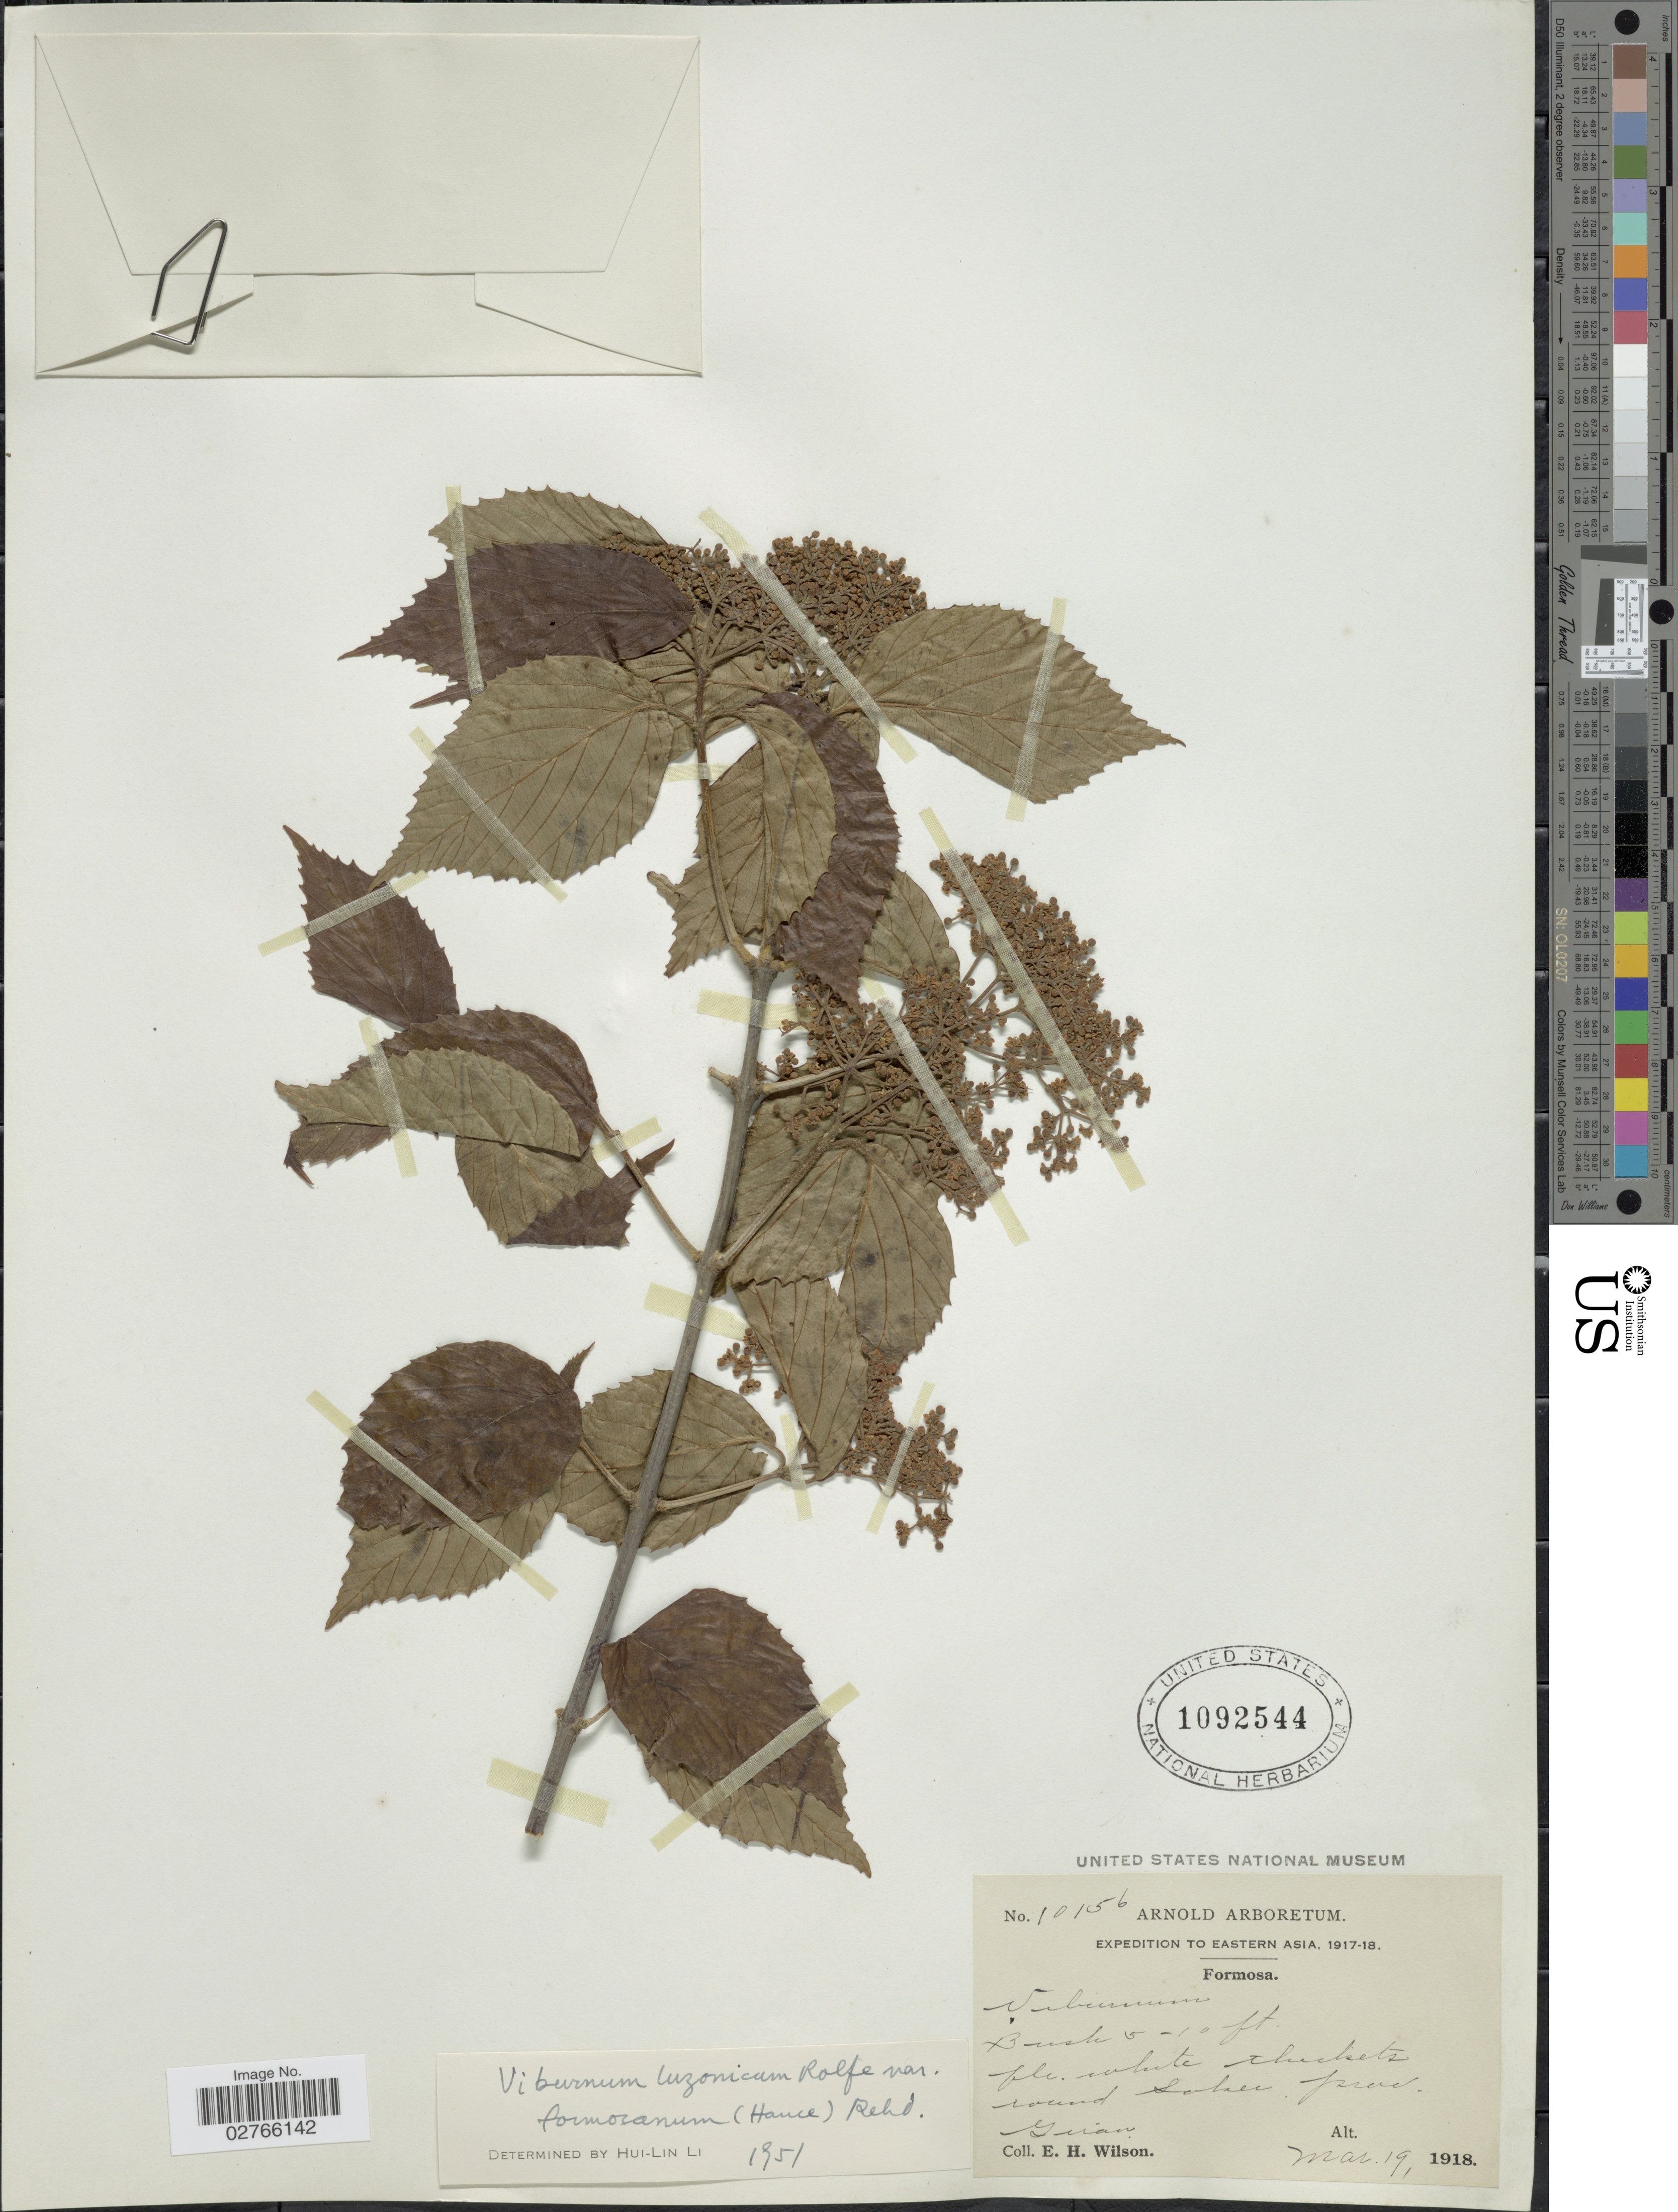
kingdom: Plantae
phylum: Tracheophyta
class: Magnoliopsida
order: Dipsacales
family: Viburnaceae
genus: Viburnum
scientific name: Viburnum formosanum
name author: (Hance) Hayata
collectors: E. Wilson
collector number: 10156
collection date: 1918-03-19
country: Taiwan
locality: Formosa, thickets round Sokei, prov. Giran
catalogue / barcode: US 1092544